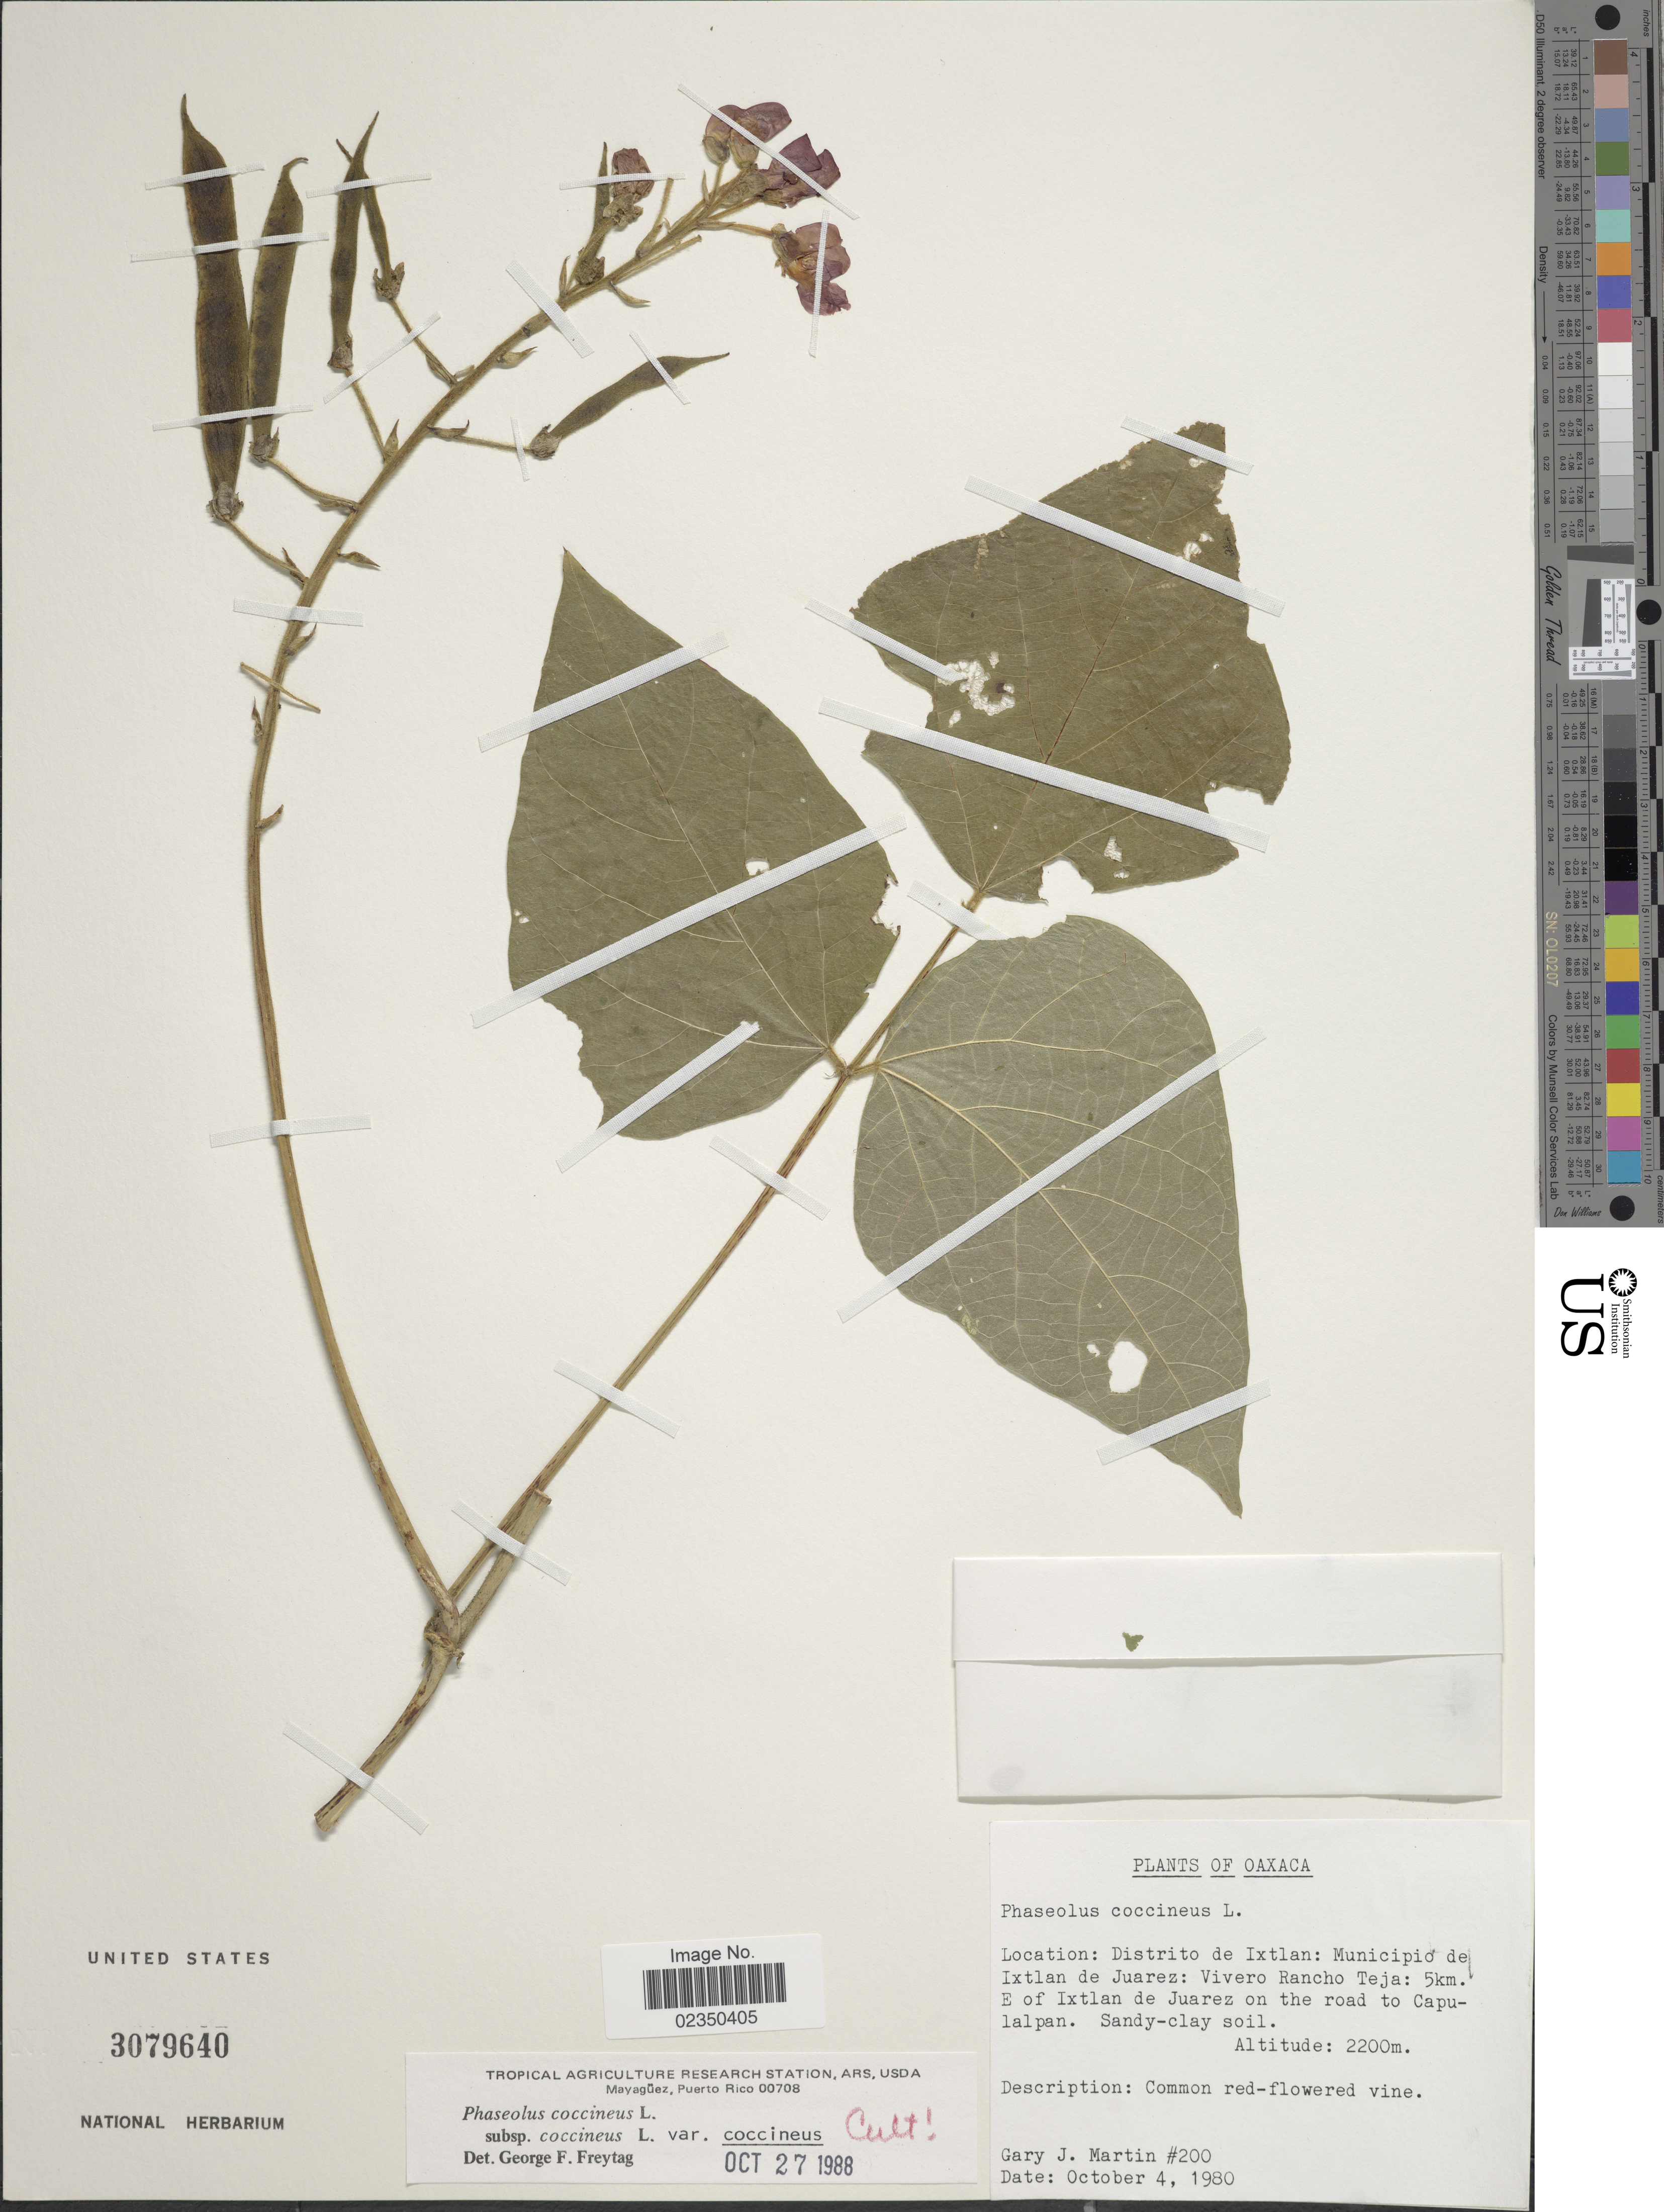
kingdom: Plantae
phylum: Tracheophyta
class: Magnoliopsida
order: Fabales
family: Fabaceae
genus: Phaseolus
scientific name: Phaseolus coccineus var. coccineus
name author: L.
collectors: G. J. Martin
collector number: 200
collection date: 1980-10-04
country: Mexico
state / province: Oaxaca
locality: Distrito de Ixtlan: Municipio de Ixtlan de Juarez: Vivero Rancho Teja: 5 km. E of Ixtlan de Juarez on the road to Capulalpan.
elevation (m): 2200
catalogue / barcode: US 3079640